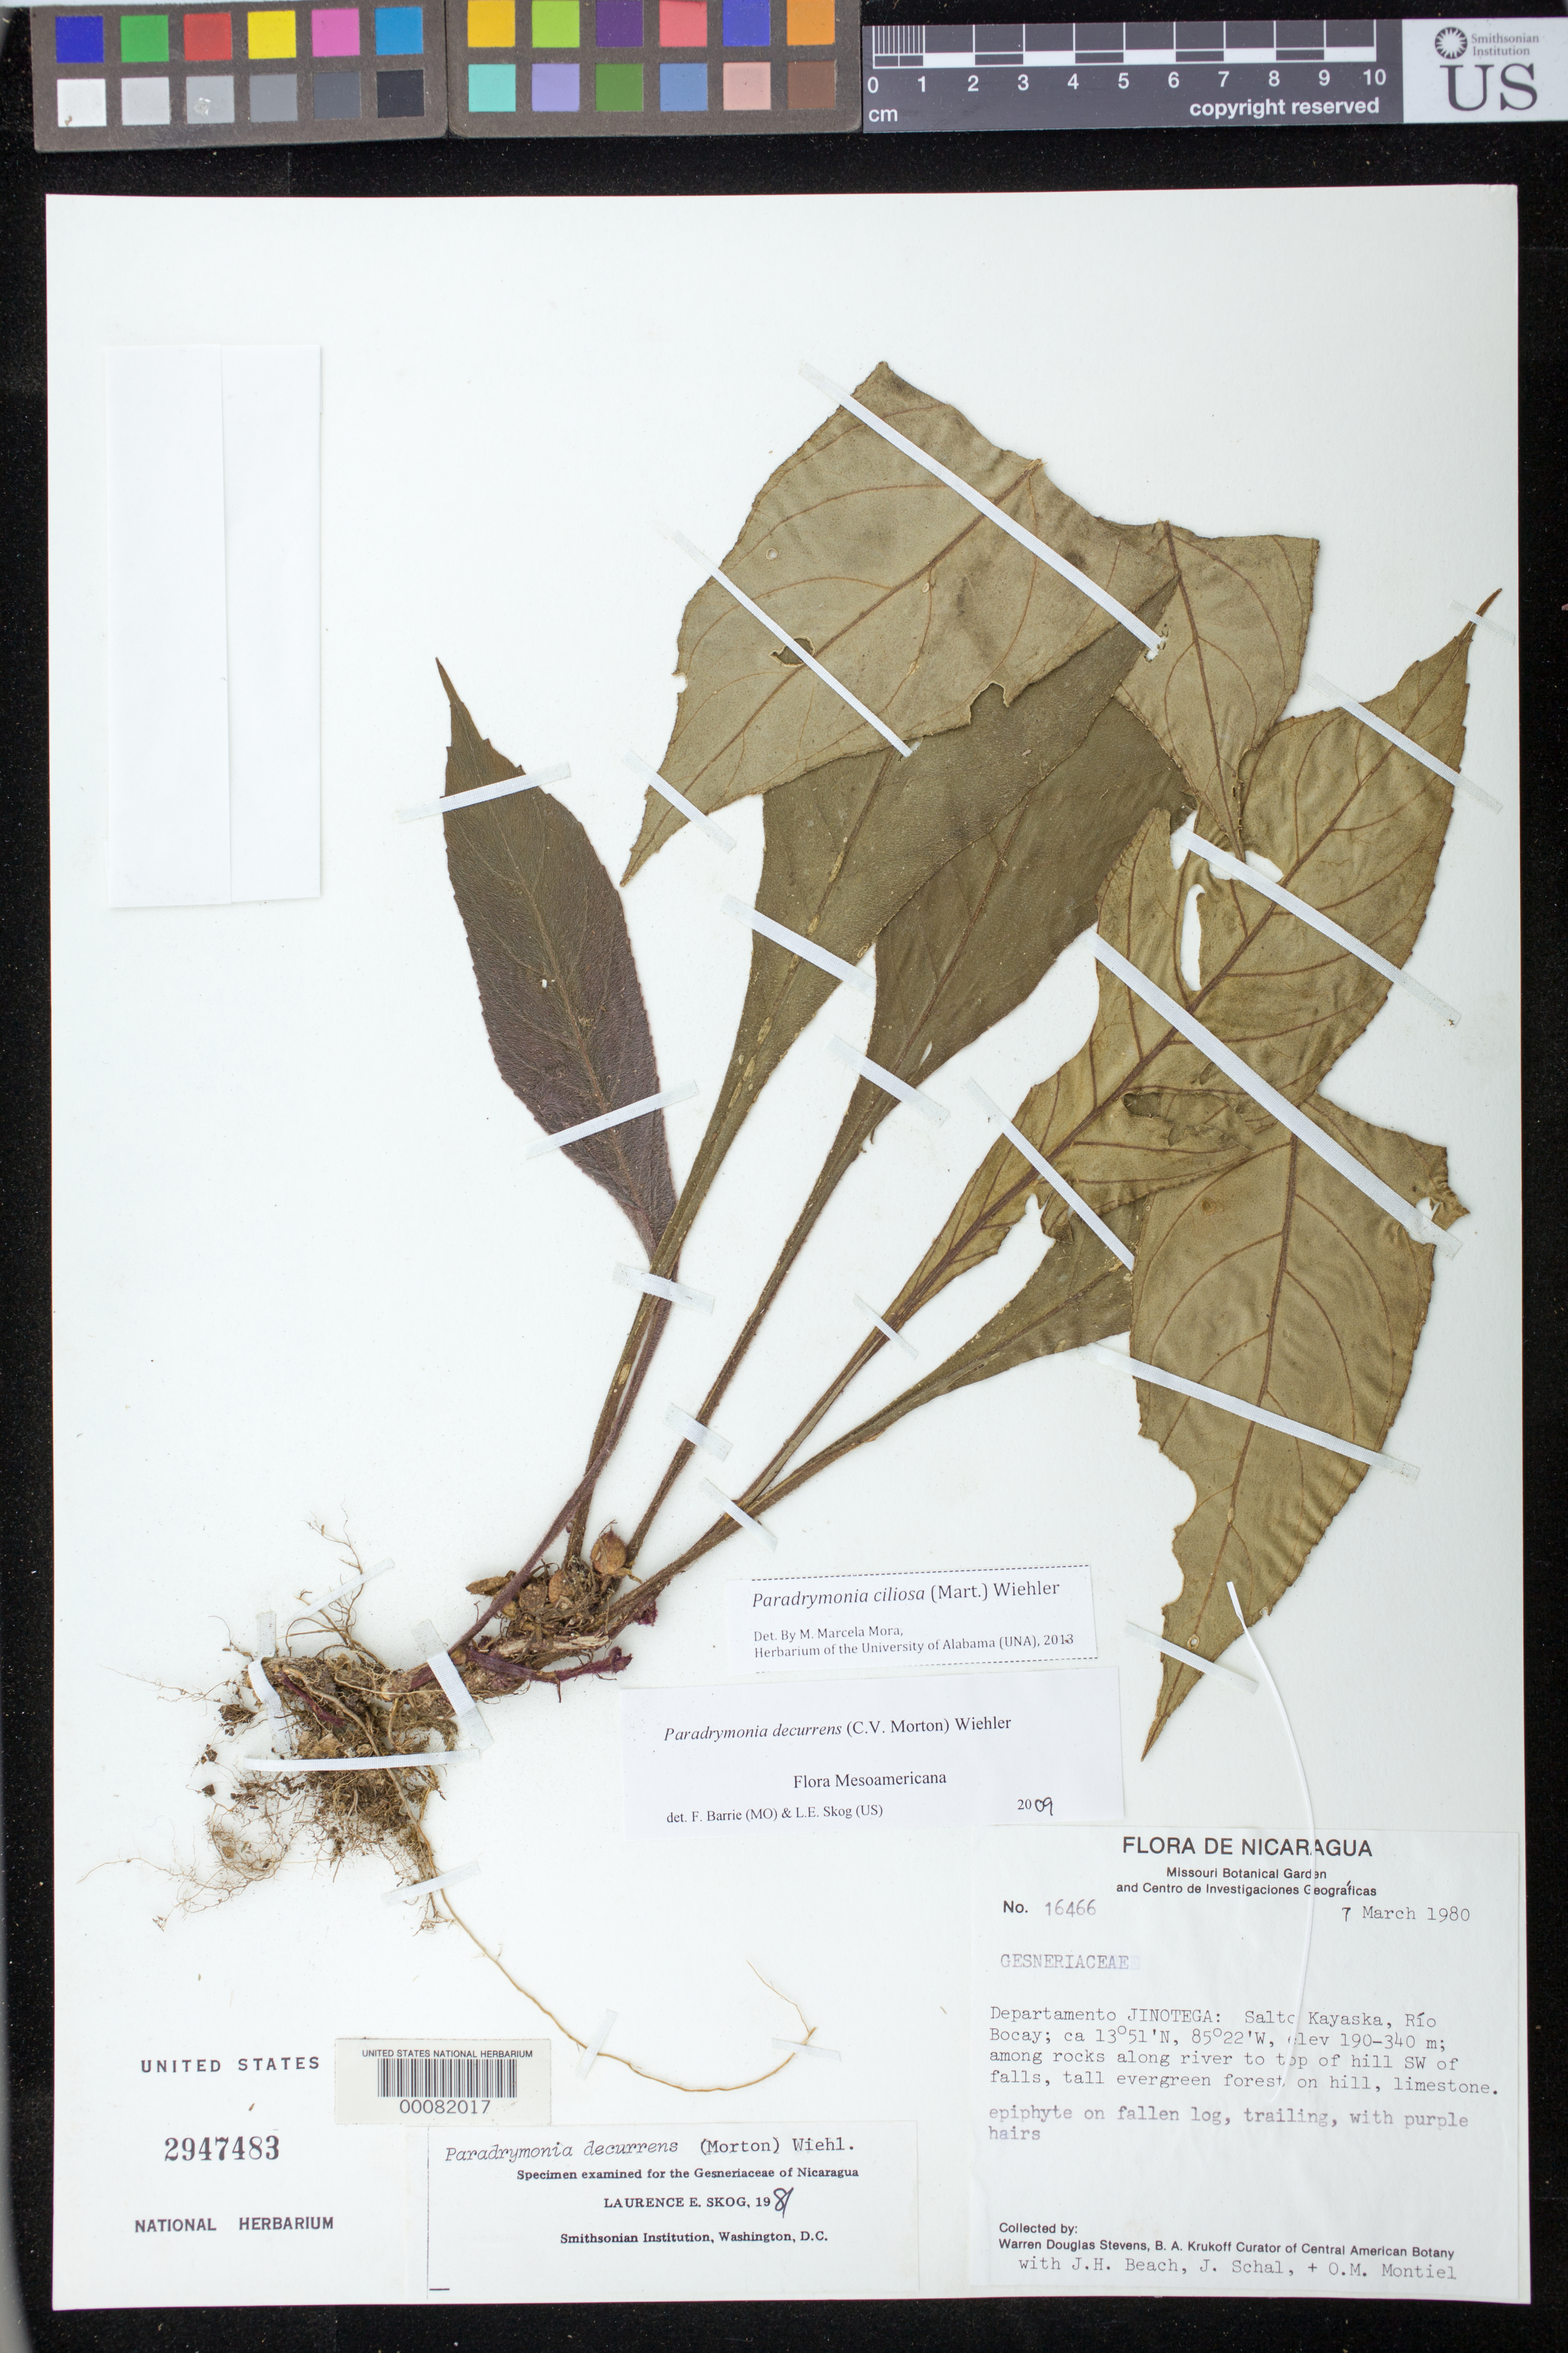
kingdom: Plantae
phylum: Tracheophyta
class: Magnoliopsida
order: Lamiales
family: Gesneriaceae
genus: Paradrymonia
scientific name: Paradrymonia ciliosa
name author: (Mart.) Wiehler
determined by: Mora, M. Marcela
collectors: W. D. Stevens & et al.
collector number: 16466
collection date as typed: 07 Mar 1980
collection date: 1980-03-07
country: Nicaragua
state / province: Jinotega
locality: Salto Kayaska, Rio Bocay, SW of falls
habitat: Among rocks along river to top of hill, tall evergreen forest on hill, limestone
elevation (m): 190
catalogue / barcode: US 2947483